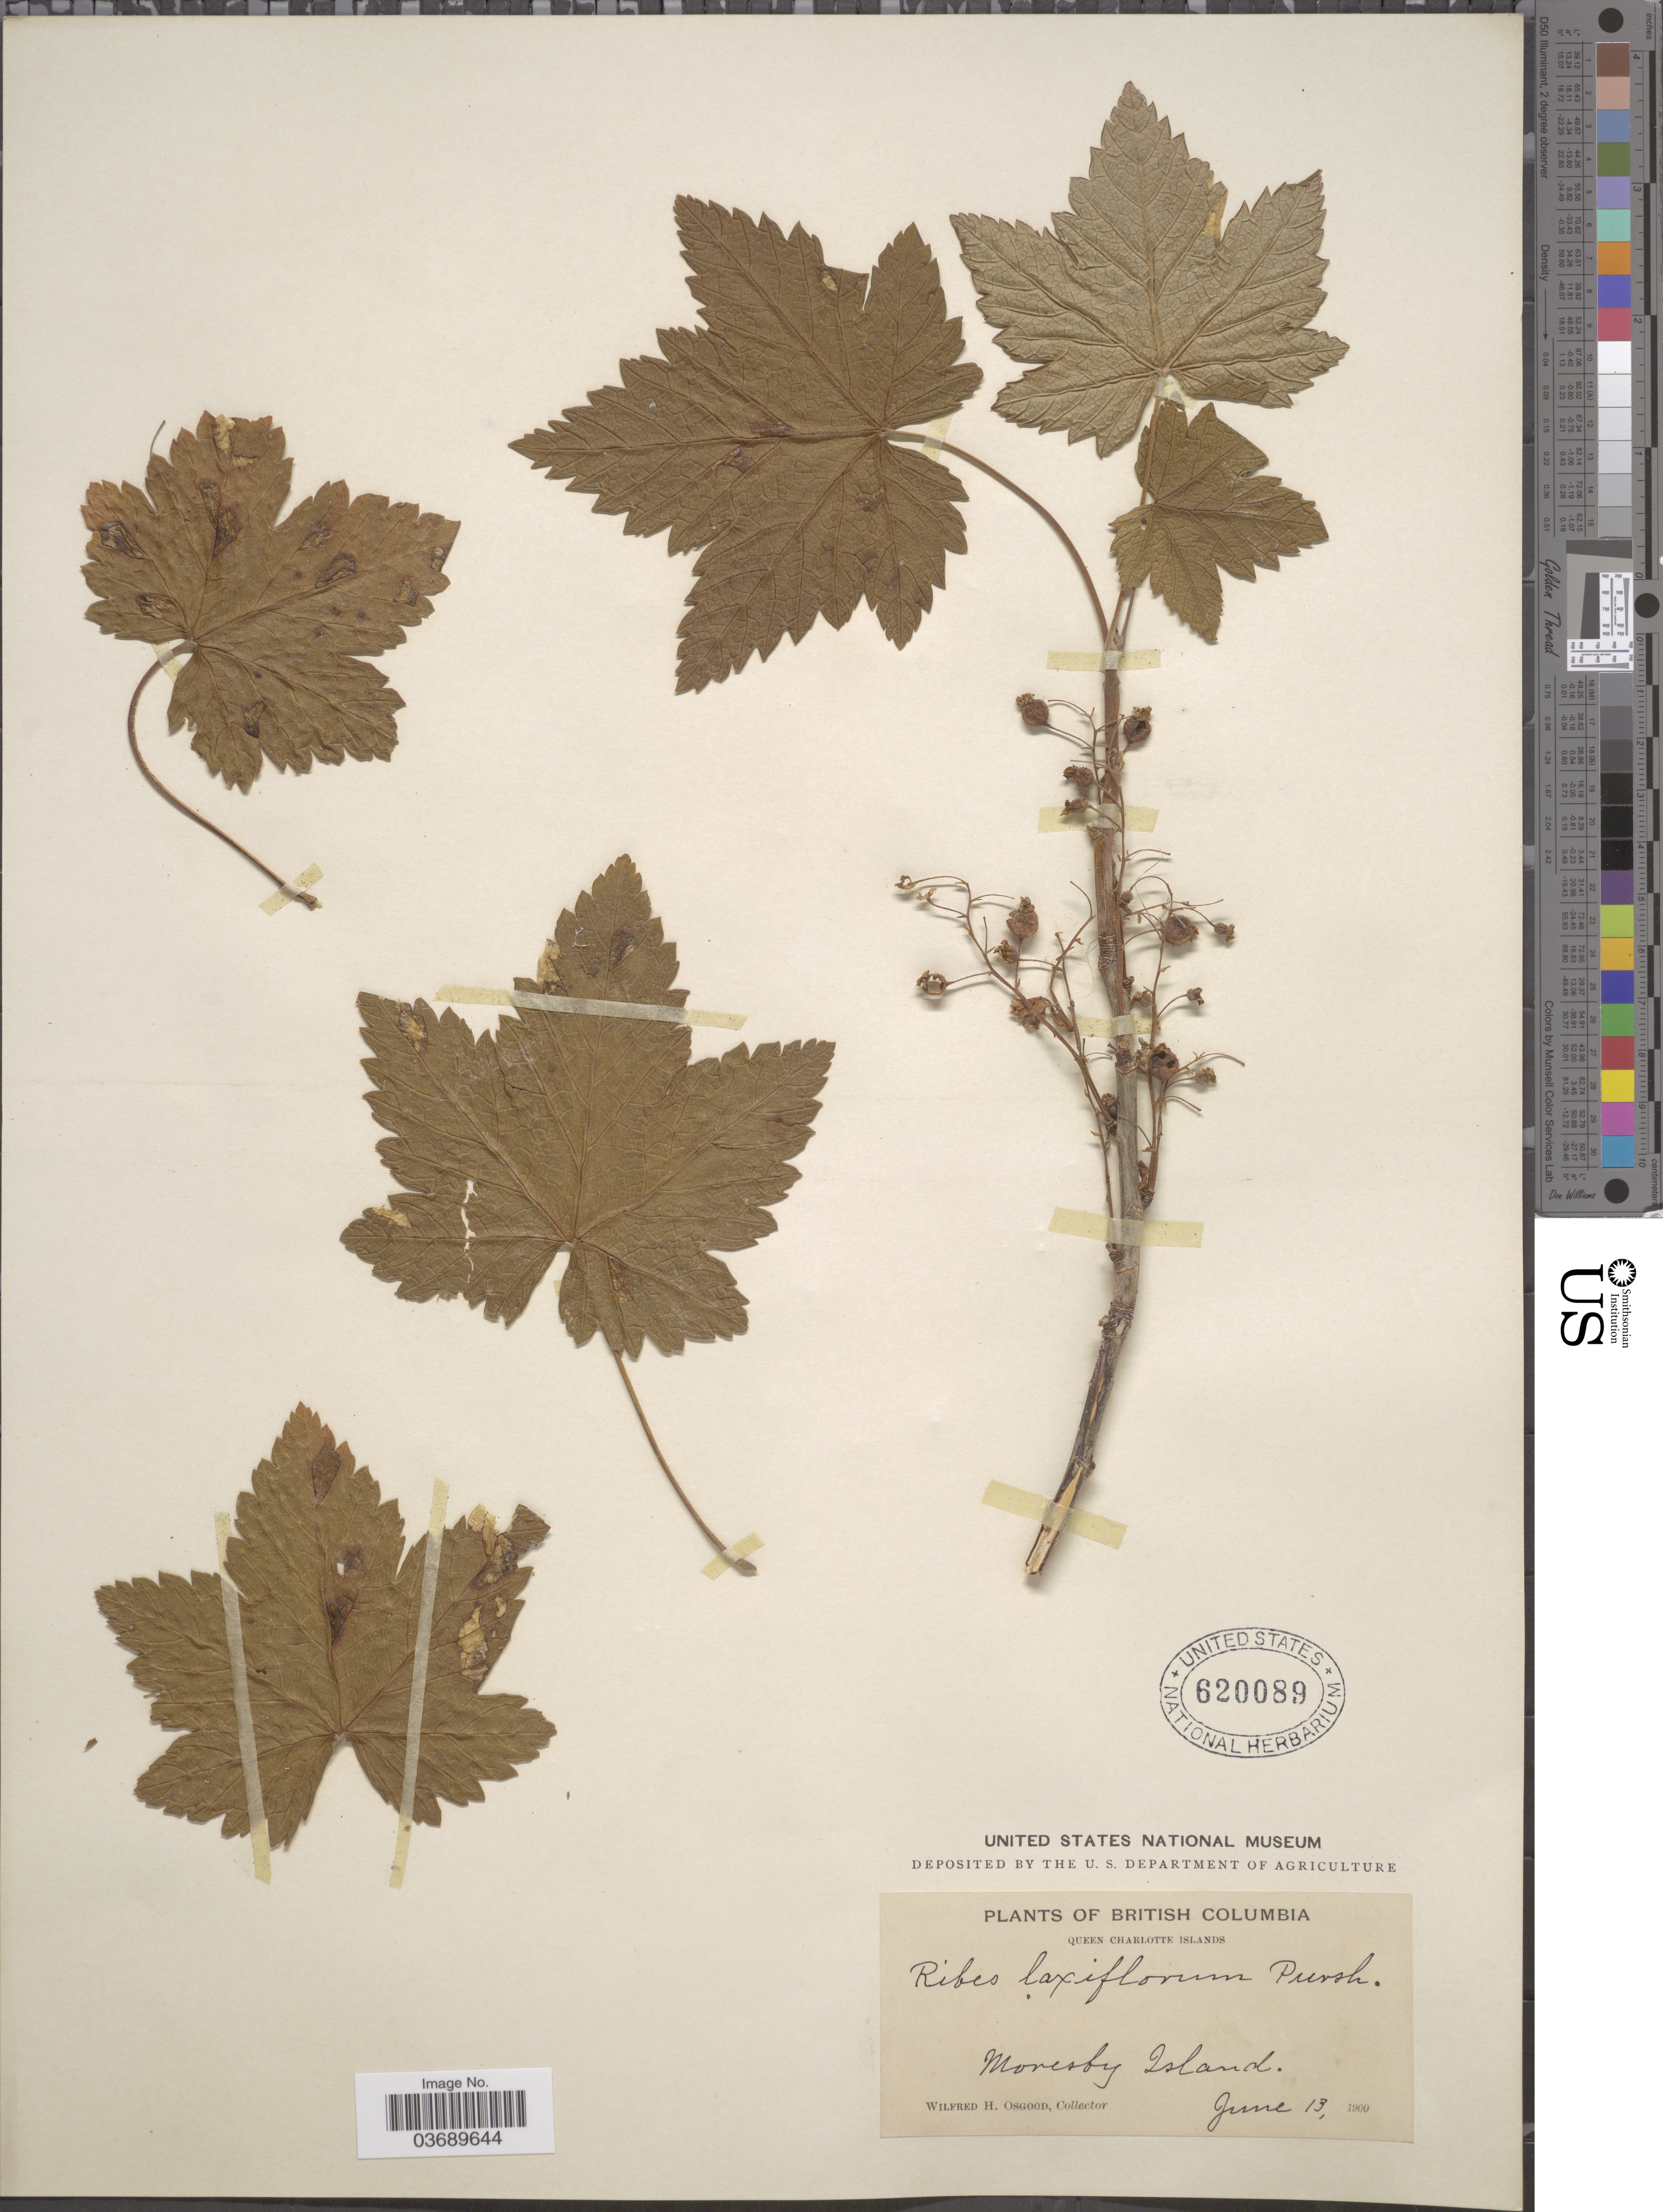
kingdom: Plantae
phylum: Tracheophyta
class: Magnoliopsida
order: Saxifragales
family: Grossulariaceae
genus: Ribes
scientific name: Ribes sp.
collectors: W. Osgood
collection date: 1900-06-13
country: Canada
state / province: British Columbia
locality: Queen Charlotte Islands. Moresby Island.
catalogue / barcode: US 620089